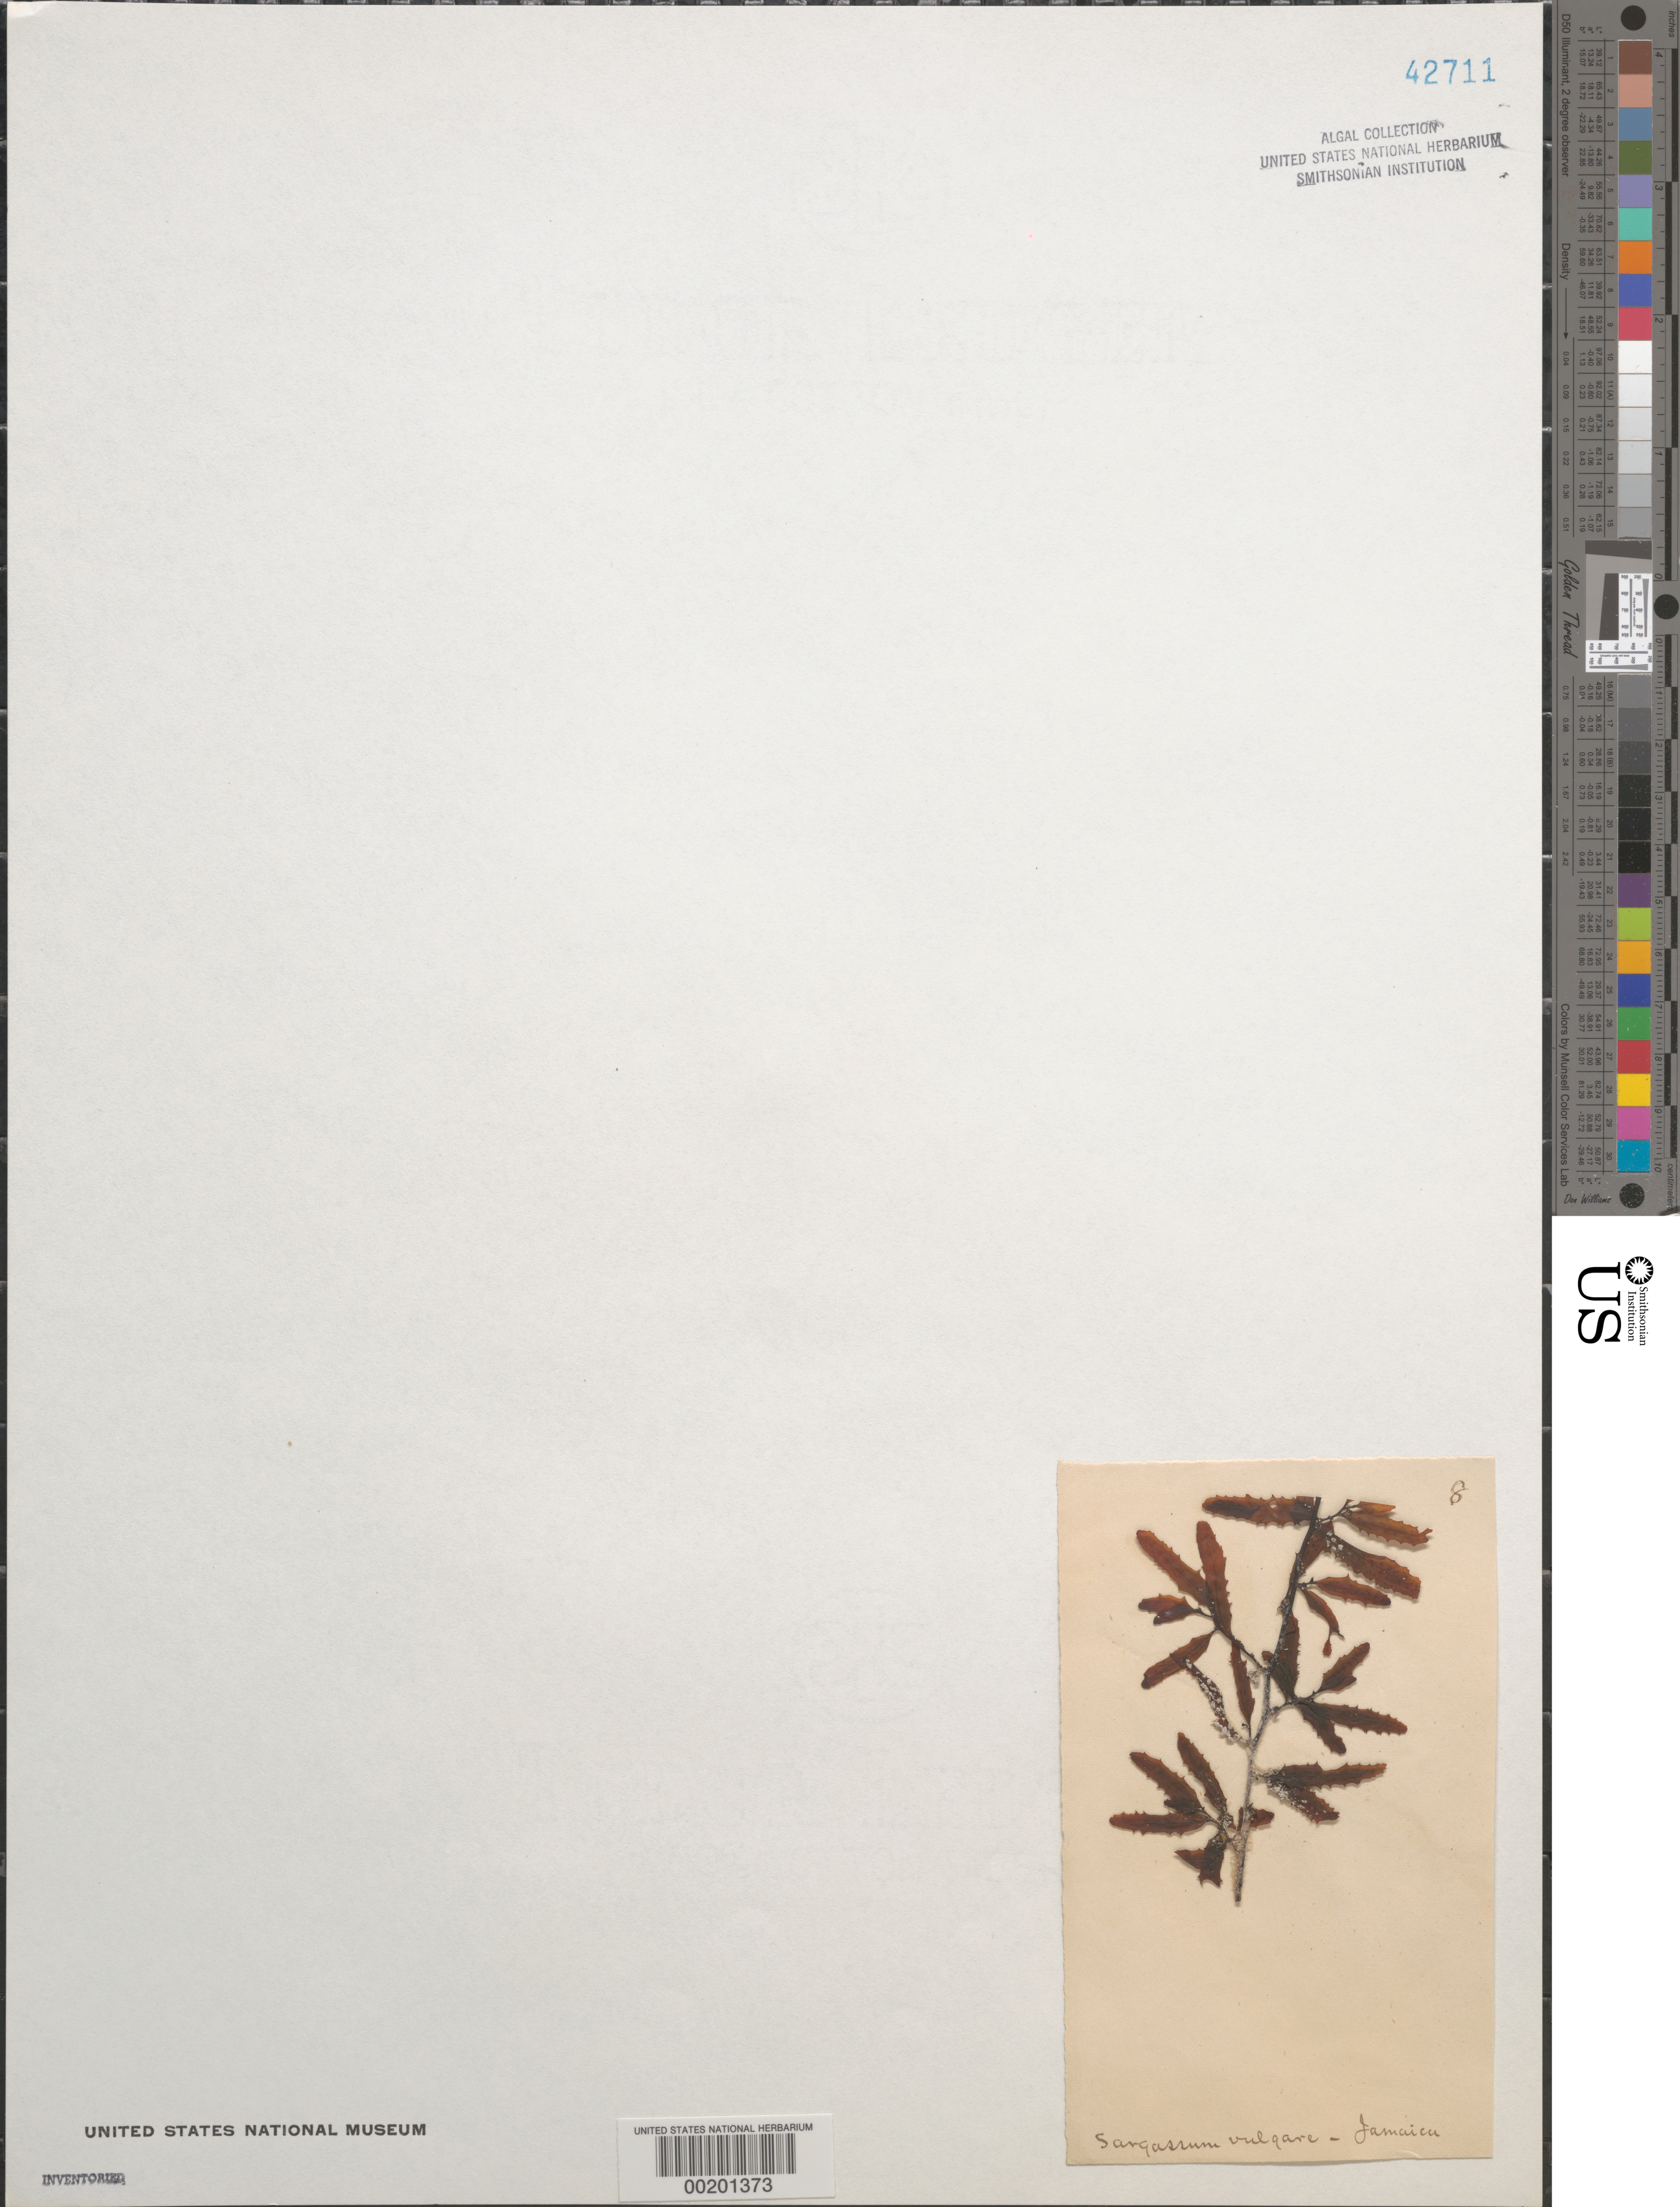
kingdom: Chromista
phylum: Ochrophyta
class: Phaeophyceae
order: Fucales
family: Sargassaceae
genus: Sargassum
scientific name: Sargassum vulgare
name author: C. Agardh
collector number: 8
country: Jamaica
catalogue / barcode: US 42711